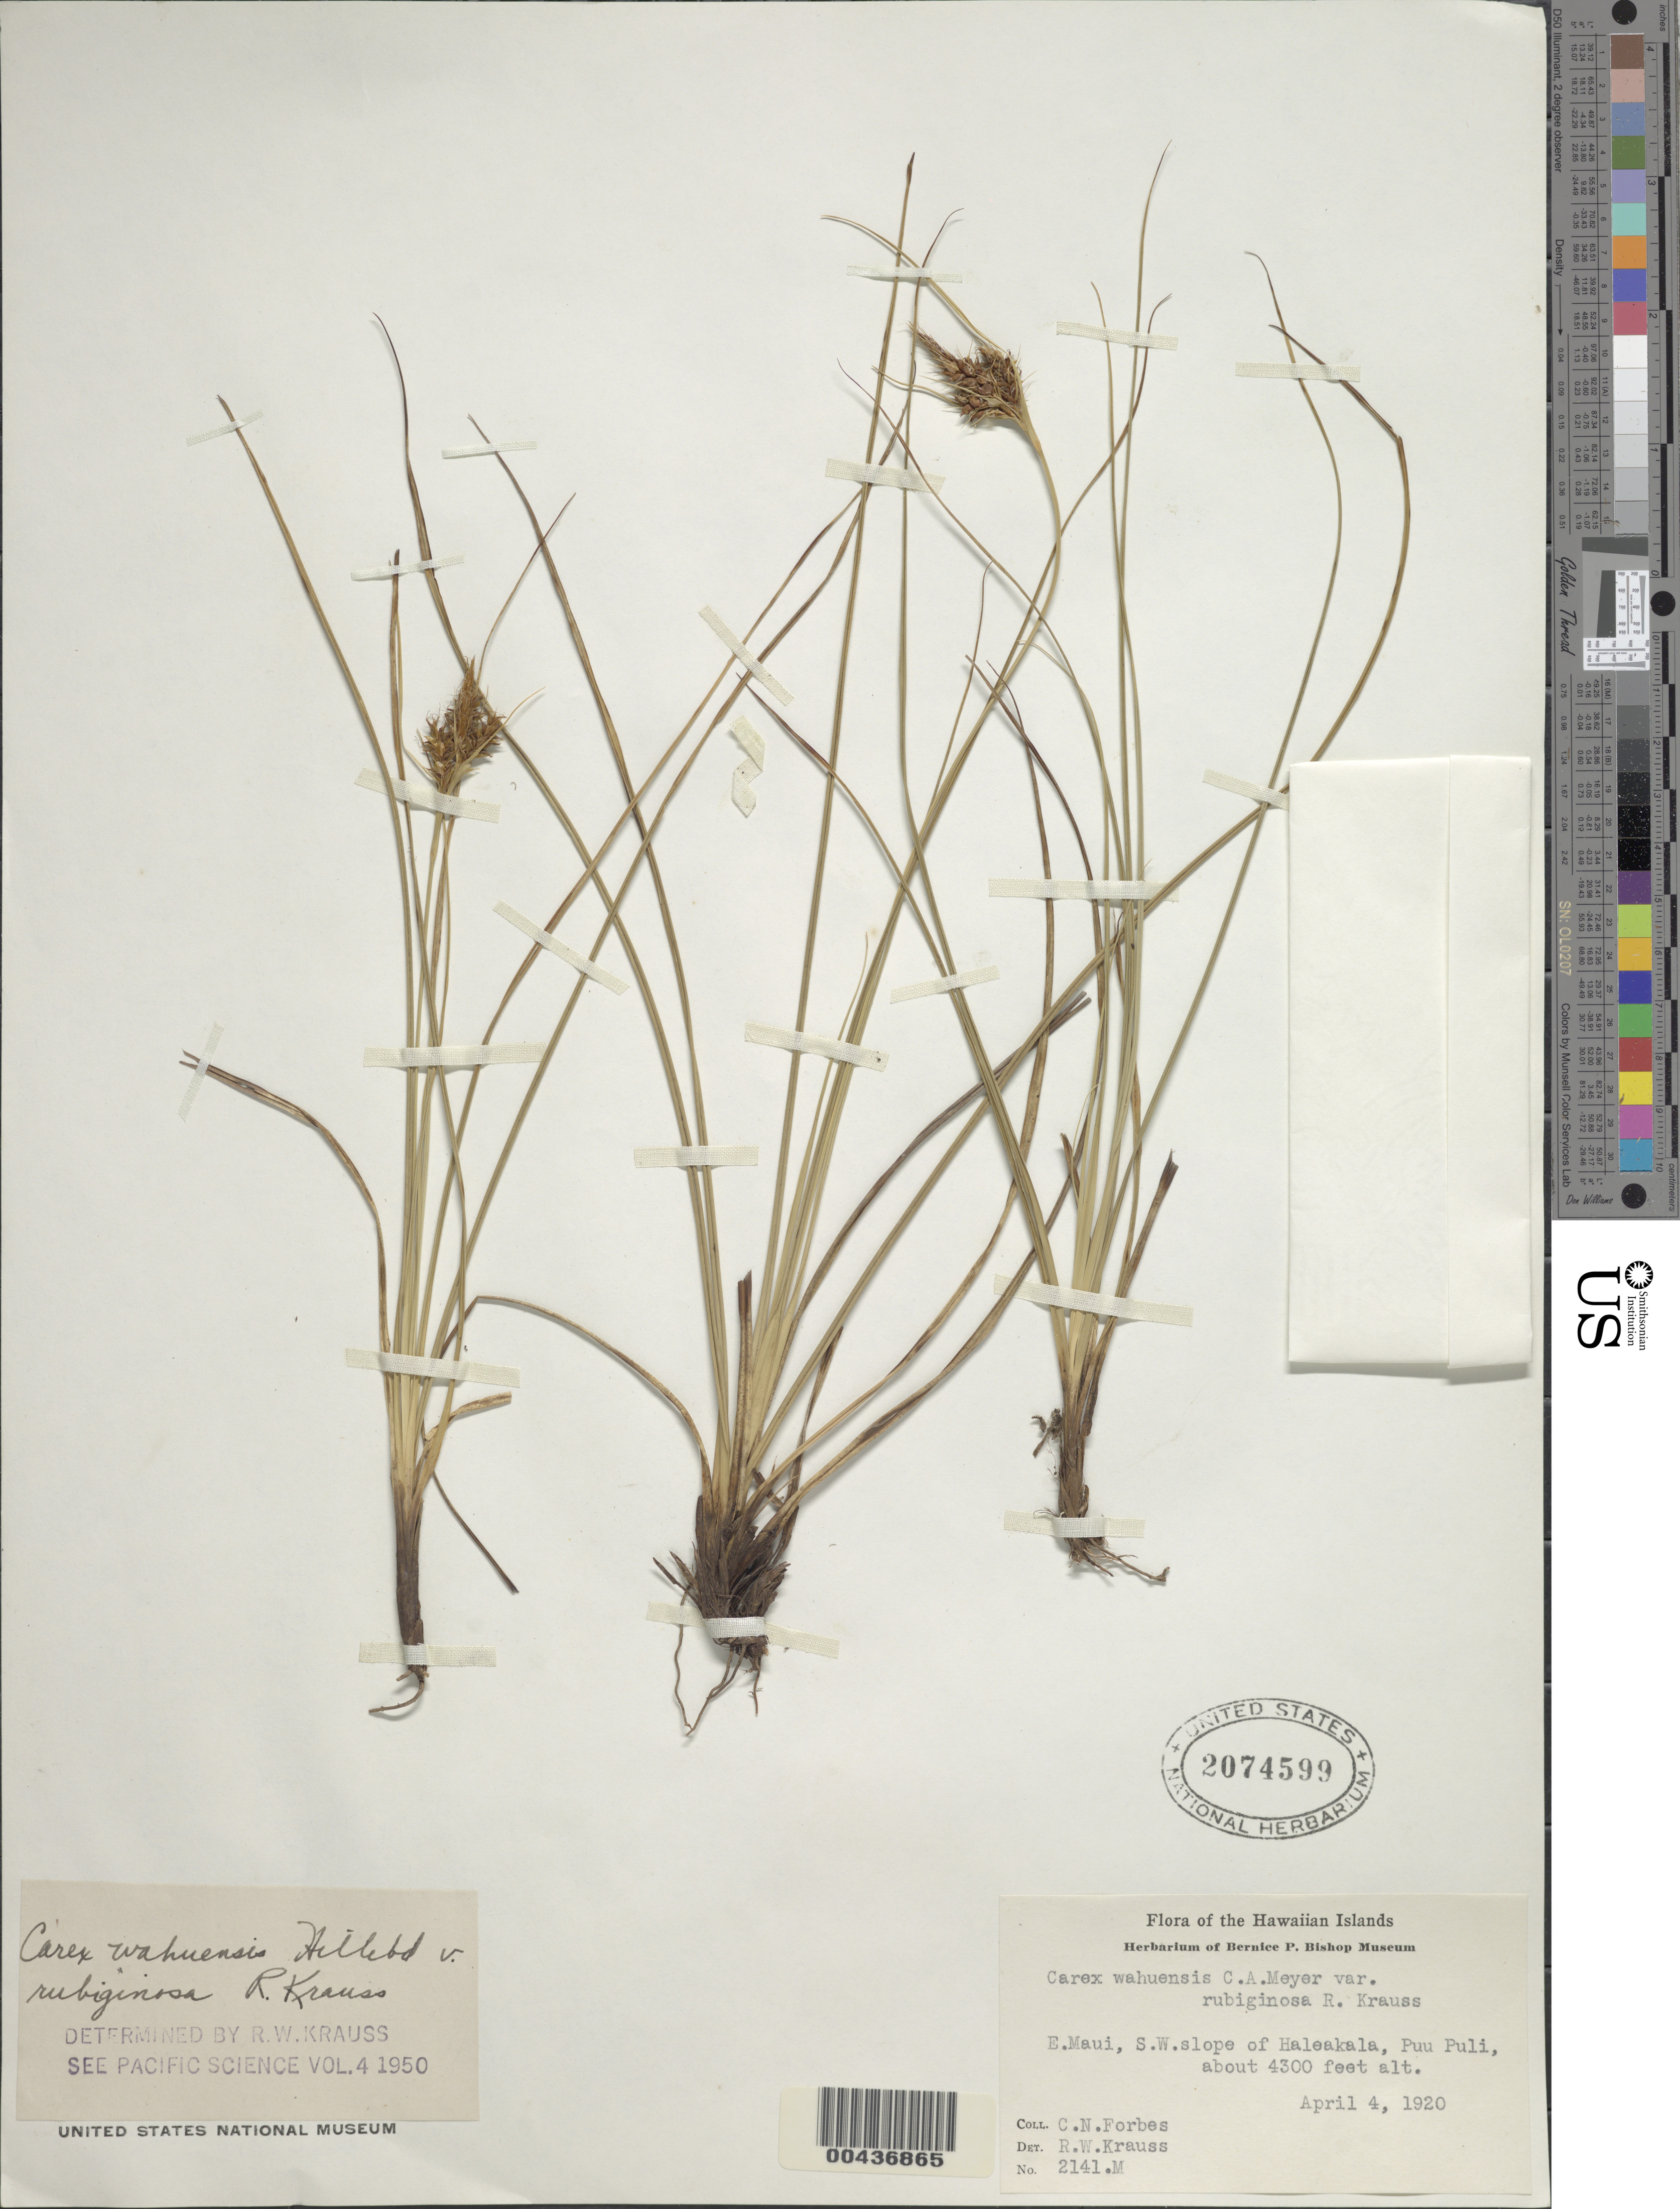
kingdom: Plantae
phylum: Tracheophyta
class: Liliopsida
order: Poales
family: Cyperaceae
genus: Carex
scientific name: Carex wahuensis subsp. rubiginosa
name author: (R.W. Krauss) T. Koyama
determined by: Krauss, R. W.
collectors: C. N. Forbes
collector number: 2141.M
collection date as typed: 4 Apr 1920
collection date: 1920-04-04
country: United States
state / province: Hawaii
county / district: Maui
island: Maui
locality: East Maui: southwest slope of Haleakala, Puu Puli.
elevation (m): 1311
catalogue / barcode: US 2074599